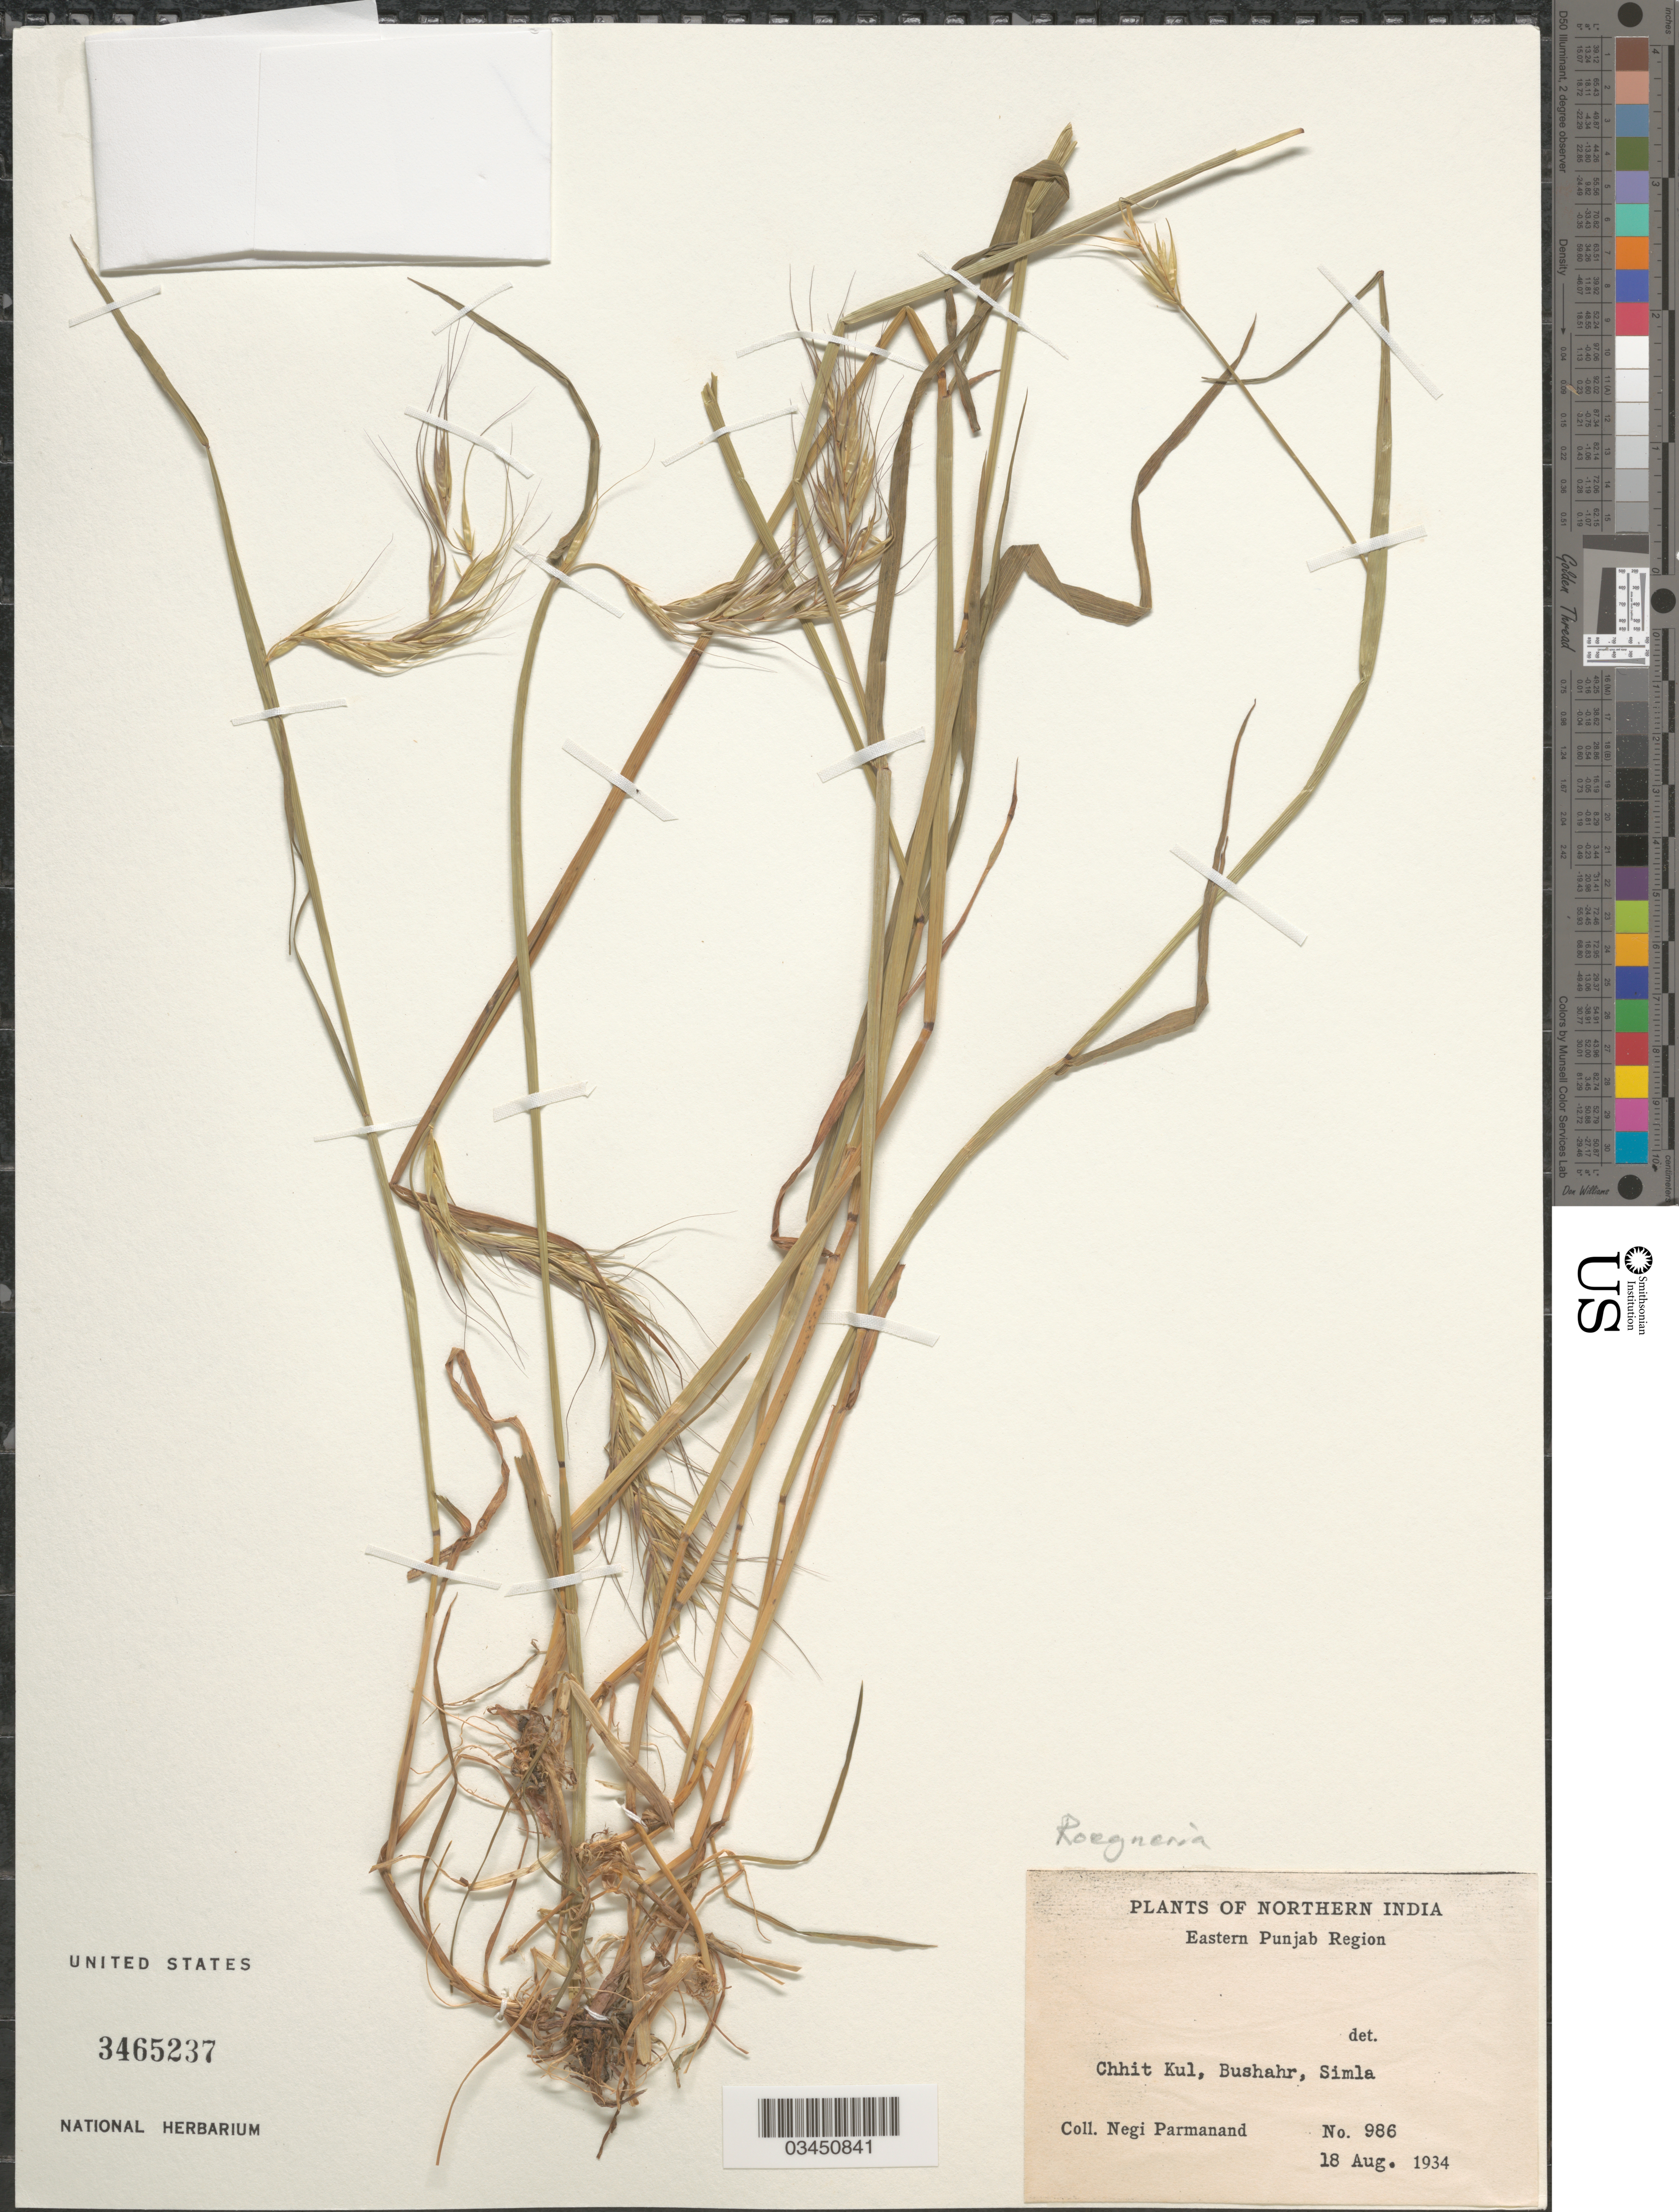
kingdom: Plantae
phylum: Tracheophyta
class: Liliopsida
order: Poales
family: Poaceae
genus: Elymus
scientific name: Elymus sp.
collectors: N. Parmanand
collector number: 986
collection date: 1934-08-18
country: India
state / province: Himachal Pradesh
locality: Northern India. Eastern Punjab Region. Cchit Kul, Bushahr, Simla.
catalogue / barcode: US 3465237